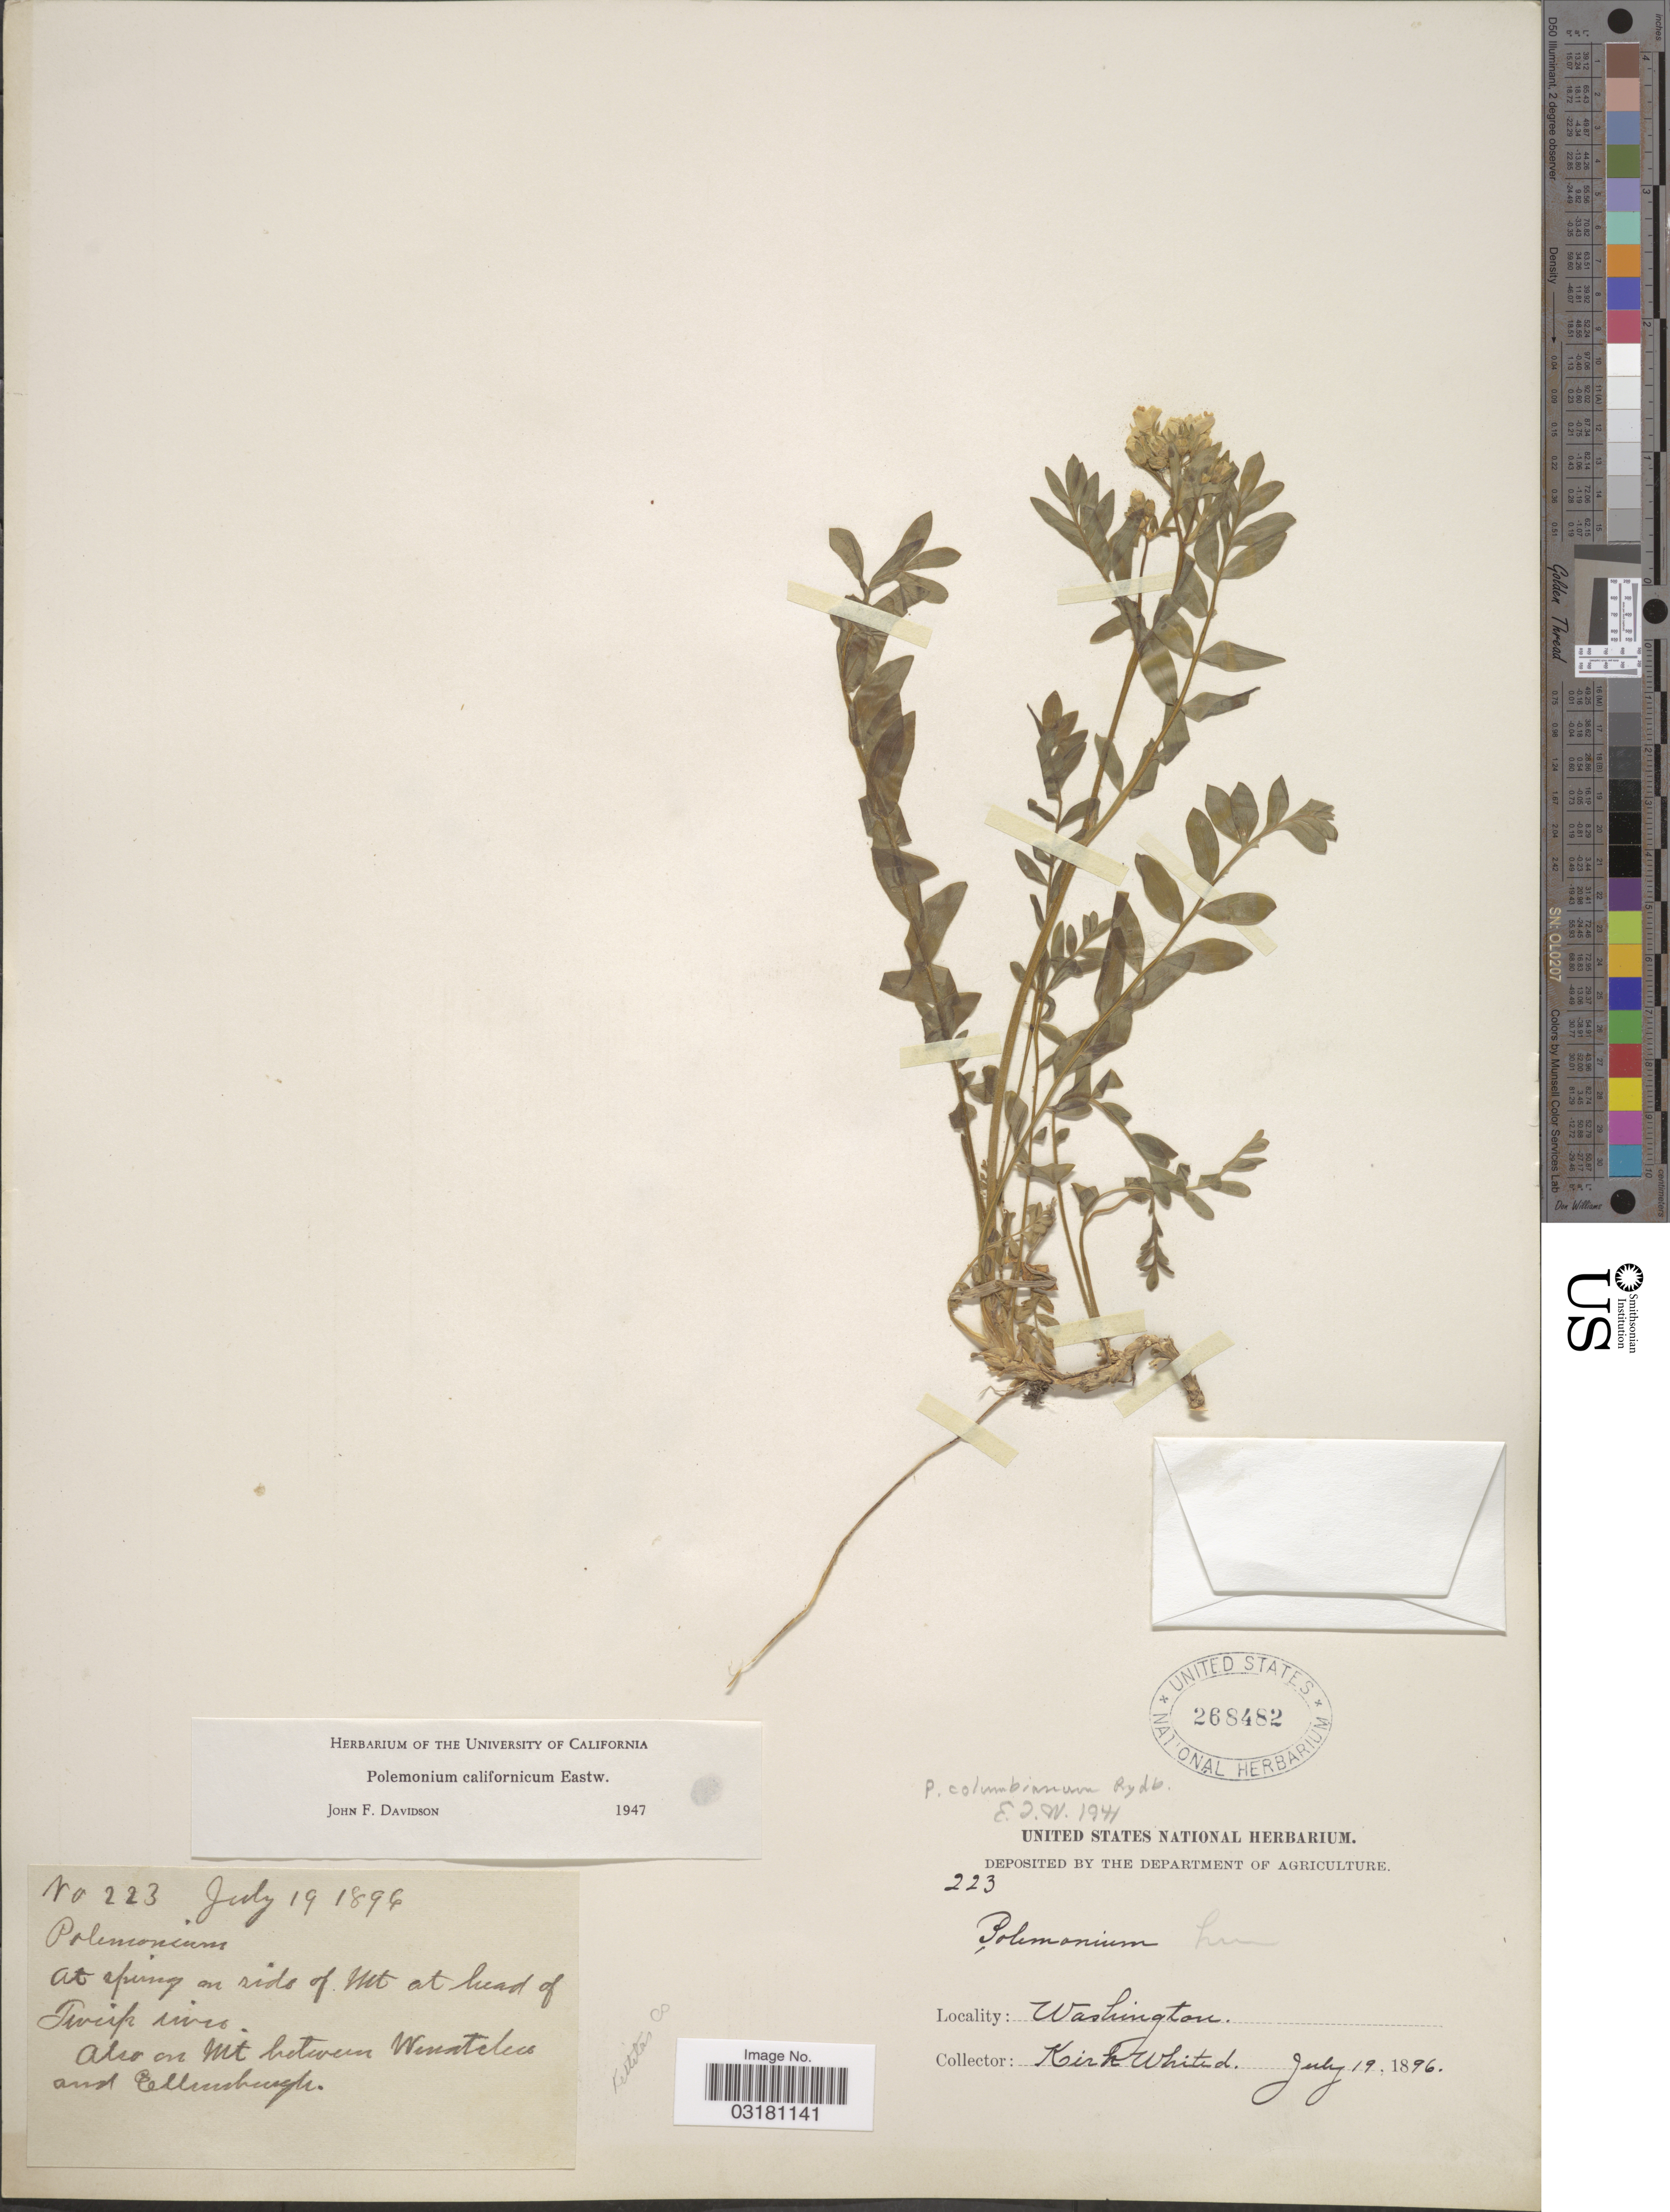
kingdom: Plantae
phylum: Tracheophyta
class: Magnoliopsida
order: Ericales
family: Polemoniaceae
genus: Polemonium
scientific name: Polemonium californicum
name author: Eastw.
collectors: K. Whited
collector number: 223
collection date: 1896-07-19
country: United States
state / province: Washington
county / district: Kittitas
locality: At spring on side of Mt at head of Twisp river. Mt between Wenatchee and Ellensburgh. Kittitas Co.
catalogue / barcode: US 268482